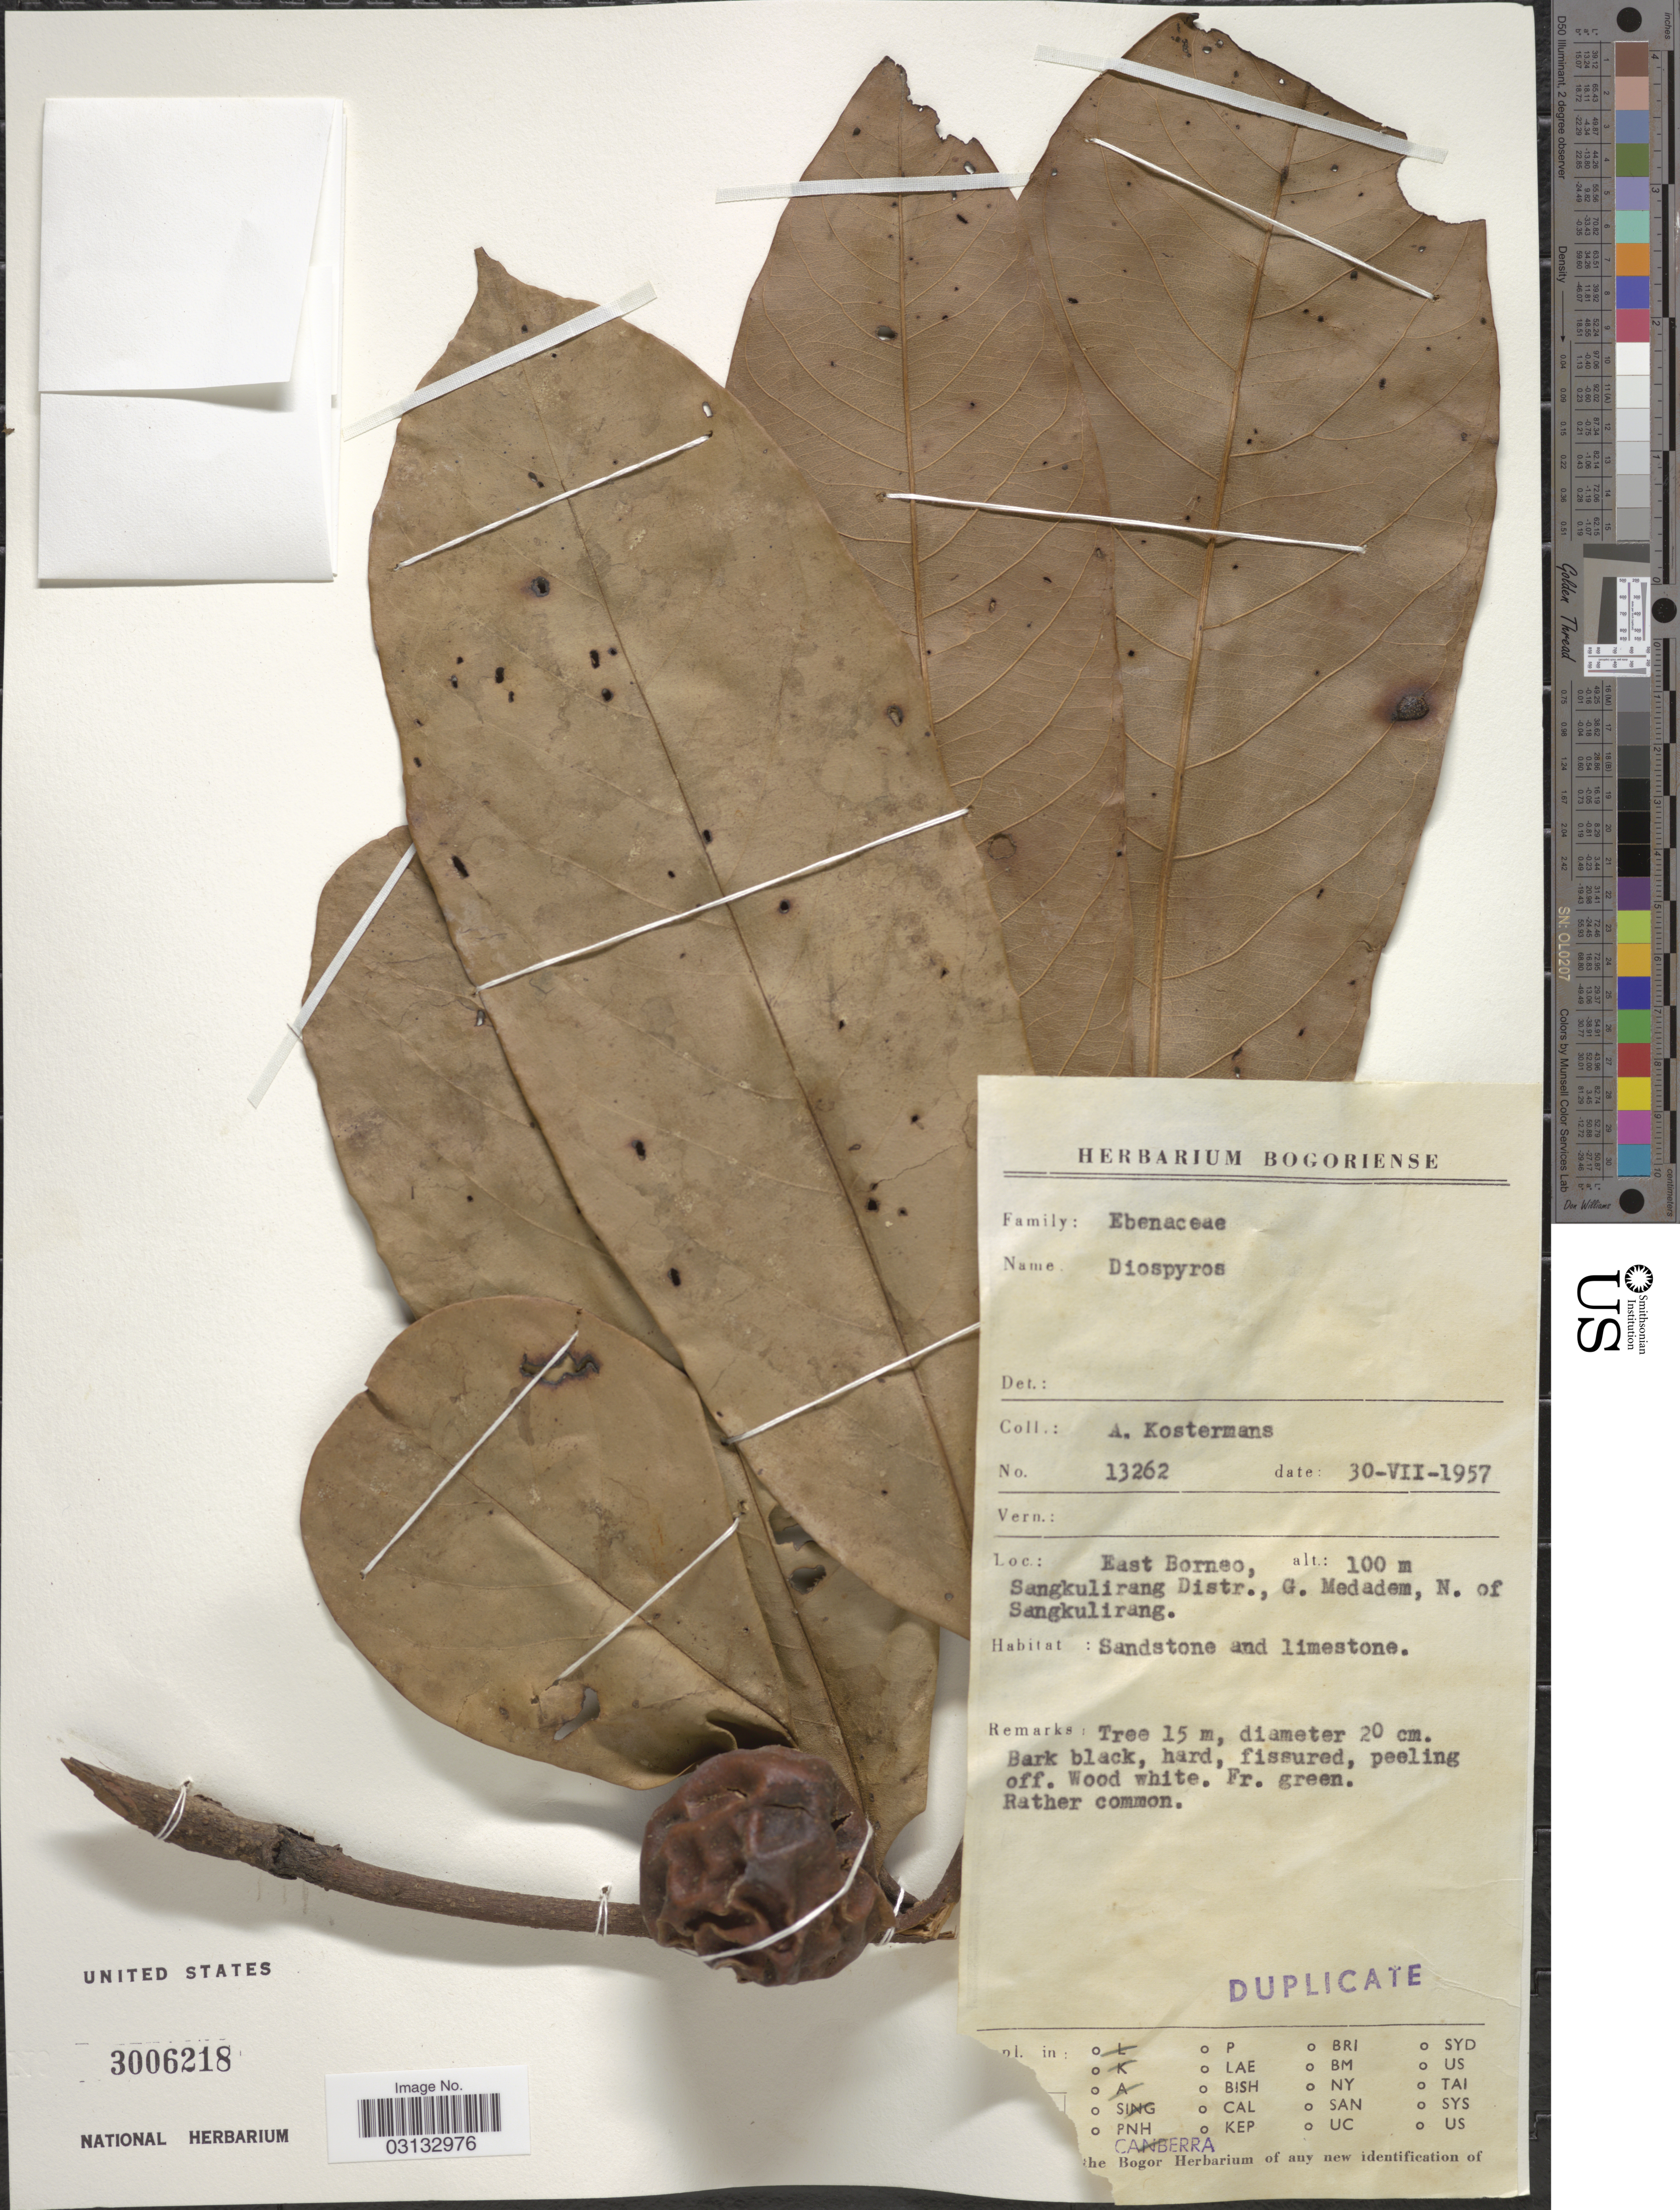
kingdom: Plantae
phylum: Tracheophyta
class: Magnoliopsida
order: Ericales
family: Ebenaceae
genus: Diospyros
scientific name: Diospyros sp.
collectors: A. J. G. Kostermans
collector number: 13262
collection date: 1957-07-30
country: Indonesia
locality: East Borneo, Sangkulirang Distr., G. Medadem, N. of Sangkulirang.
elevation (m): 100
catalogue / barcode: US 3006218